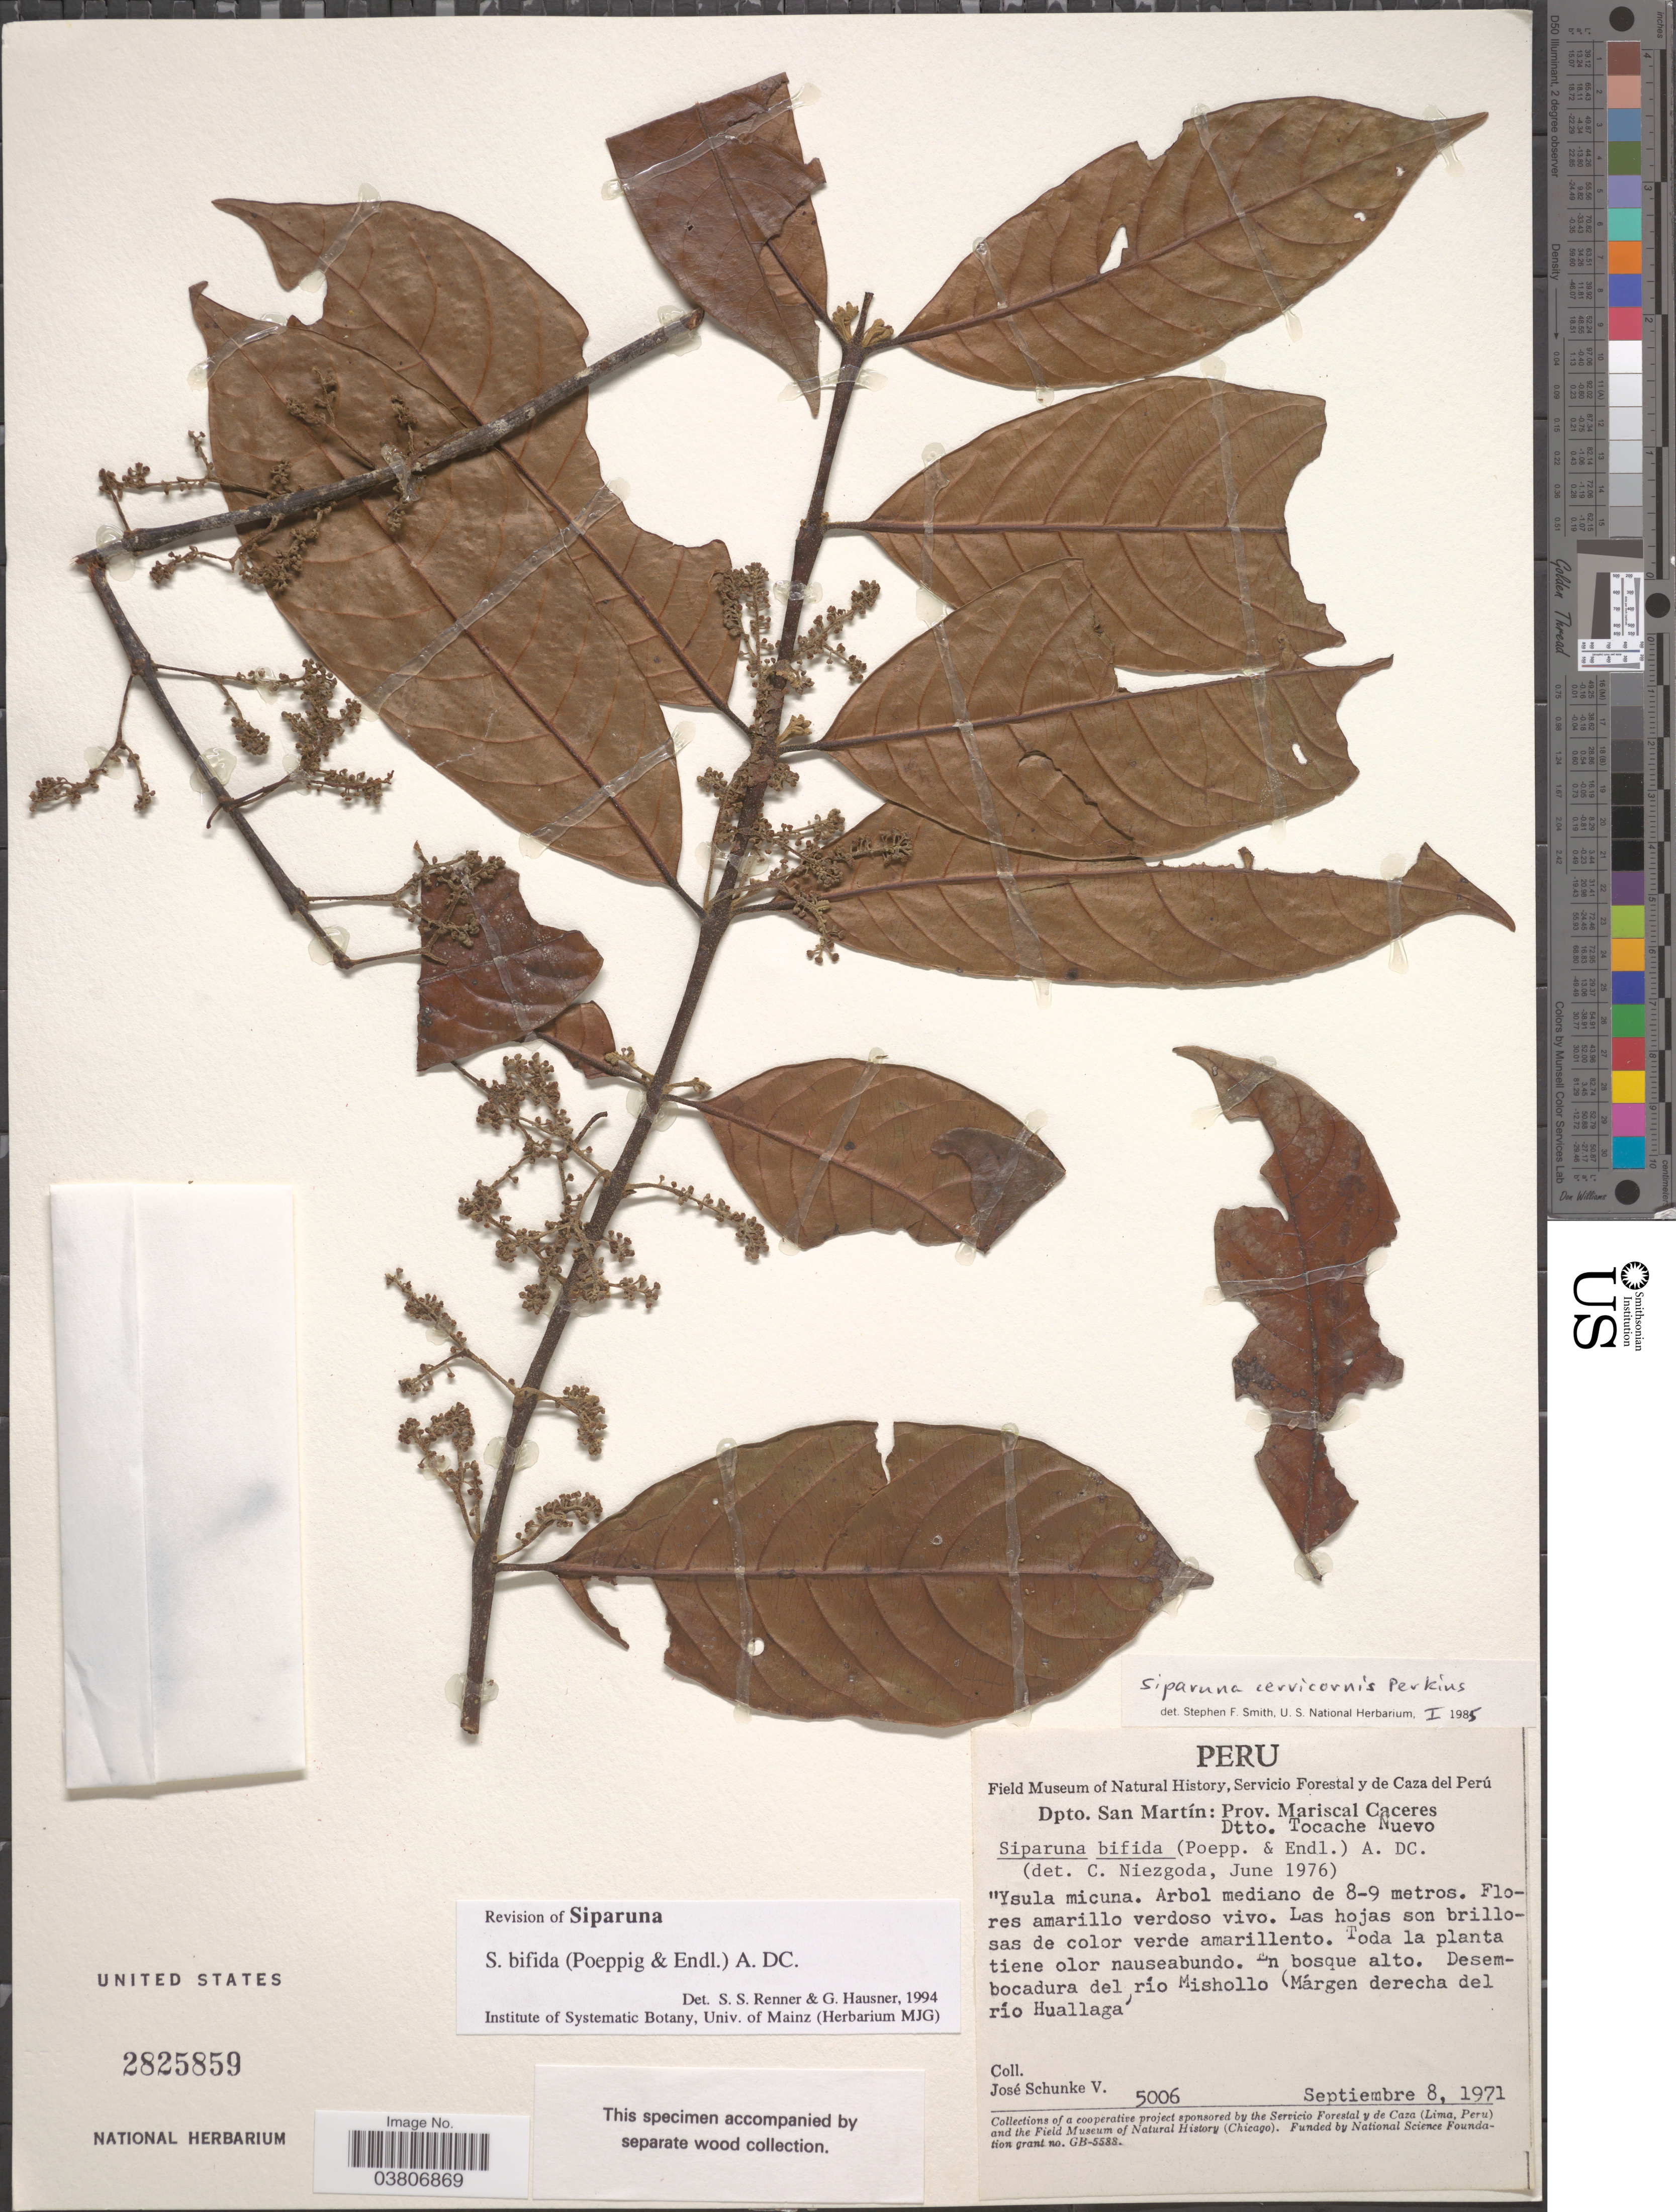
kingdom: Plantae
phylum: Tracheophyta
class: Magnoliopsida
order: Laurales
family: Siparunaceae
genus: Siparuna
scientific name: Siparuna bifida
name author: (Poepp. & Endl.) A. DC.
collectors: J. Schunke Vigo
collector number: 5006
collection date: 1971-09-08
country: Peru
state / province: San Martín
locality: Dpto. San Martín: Prov. Mariscal Caceres, Dtto. Tocache Nuevo. Desembocadura del río Mishollo (Márgen derecha del río Huallaga).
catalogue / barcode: US 2825859